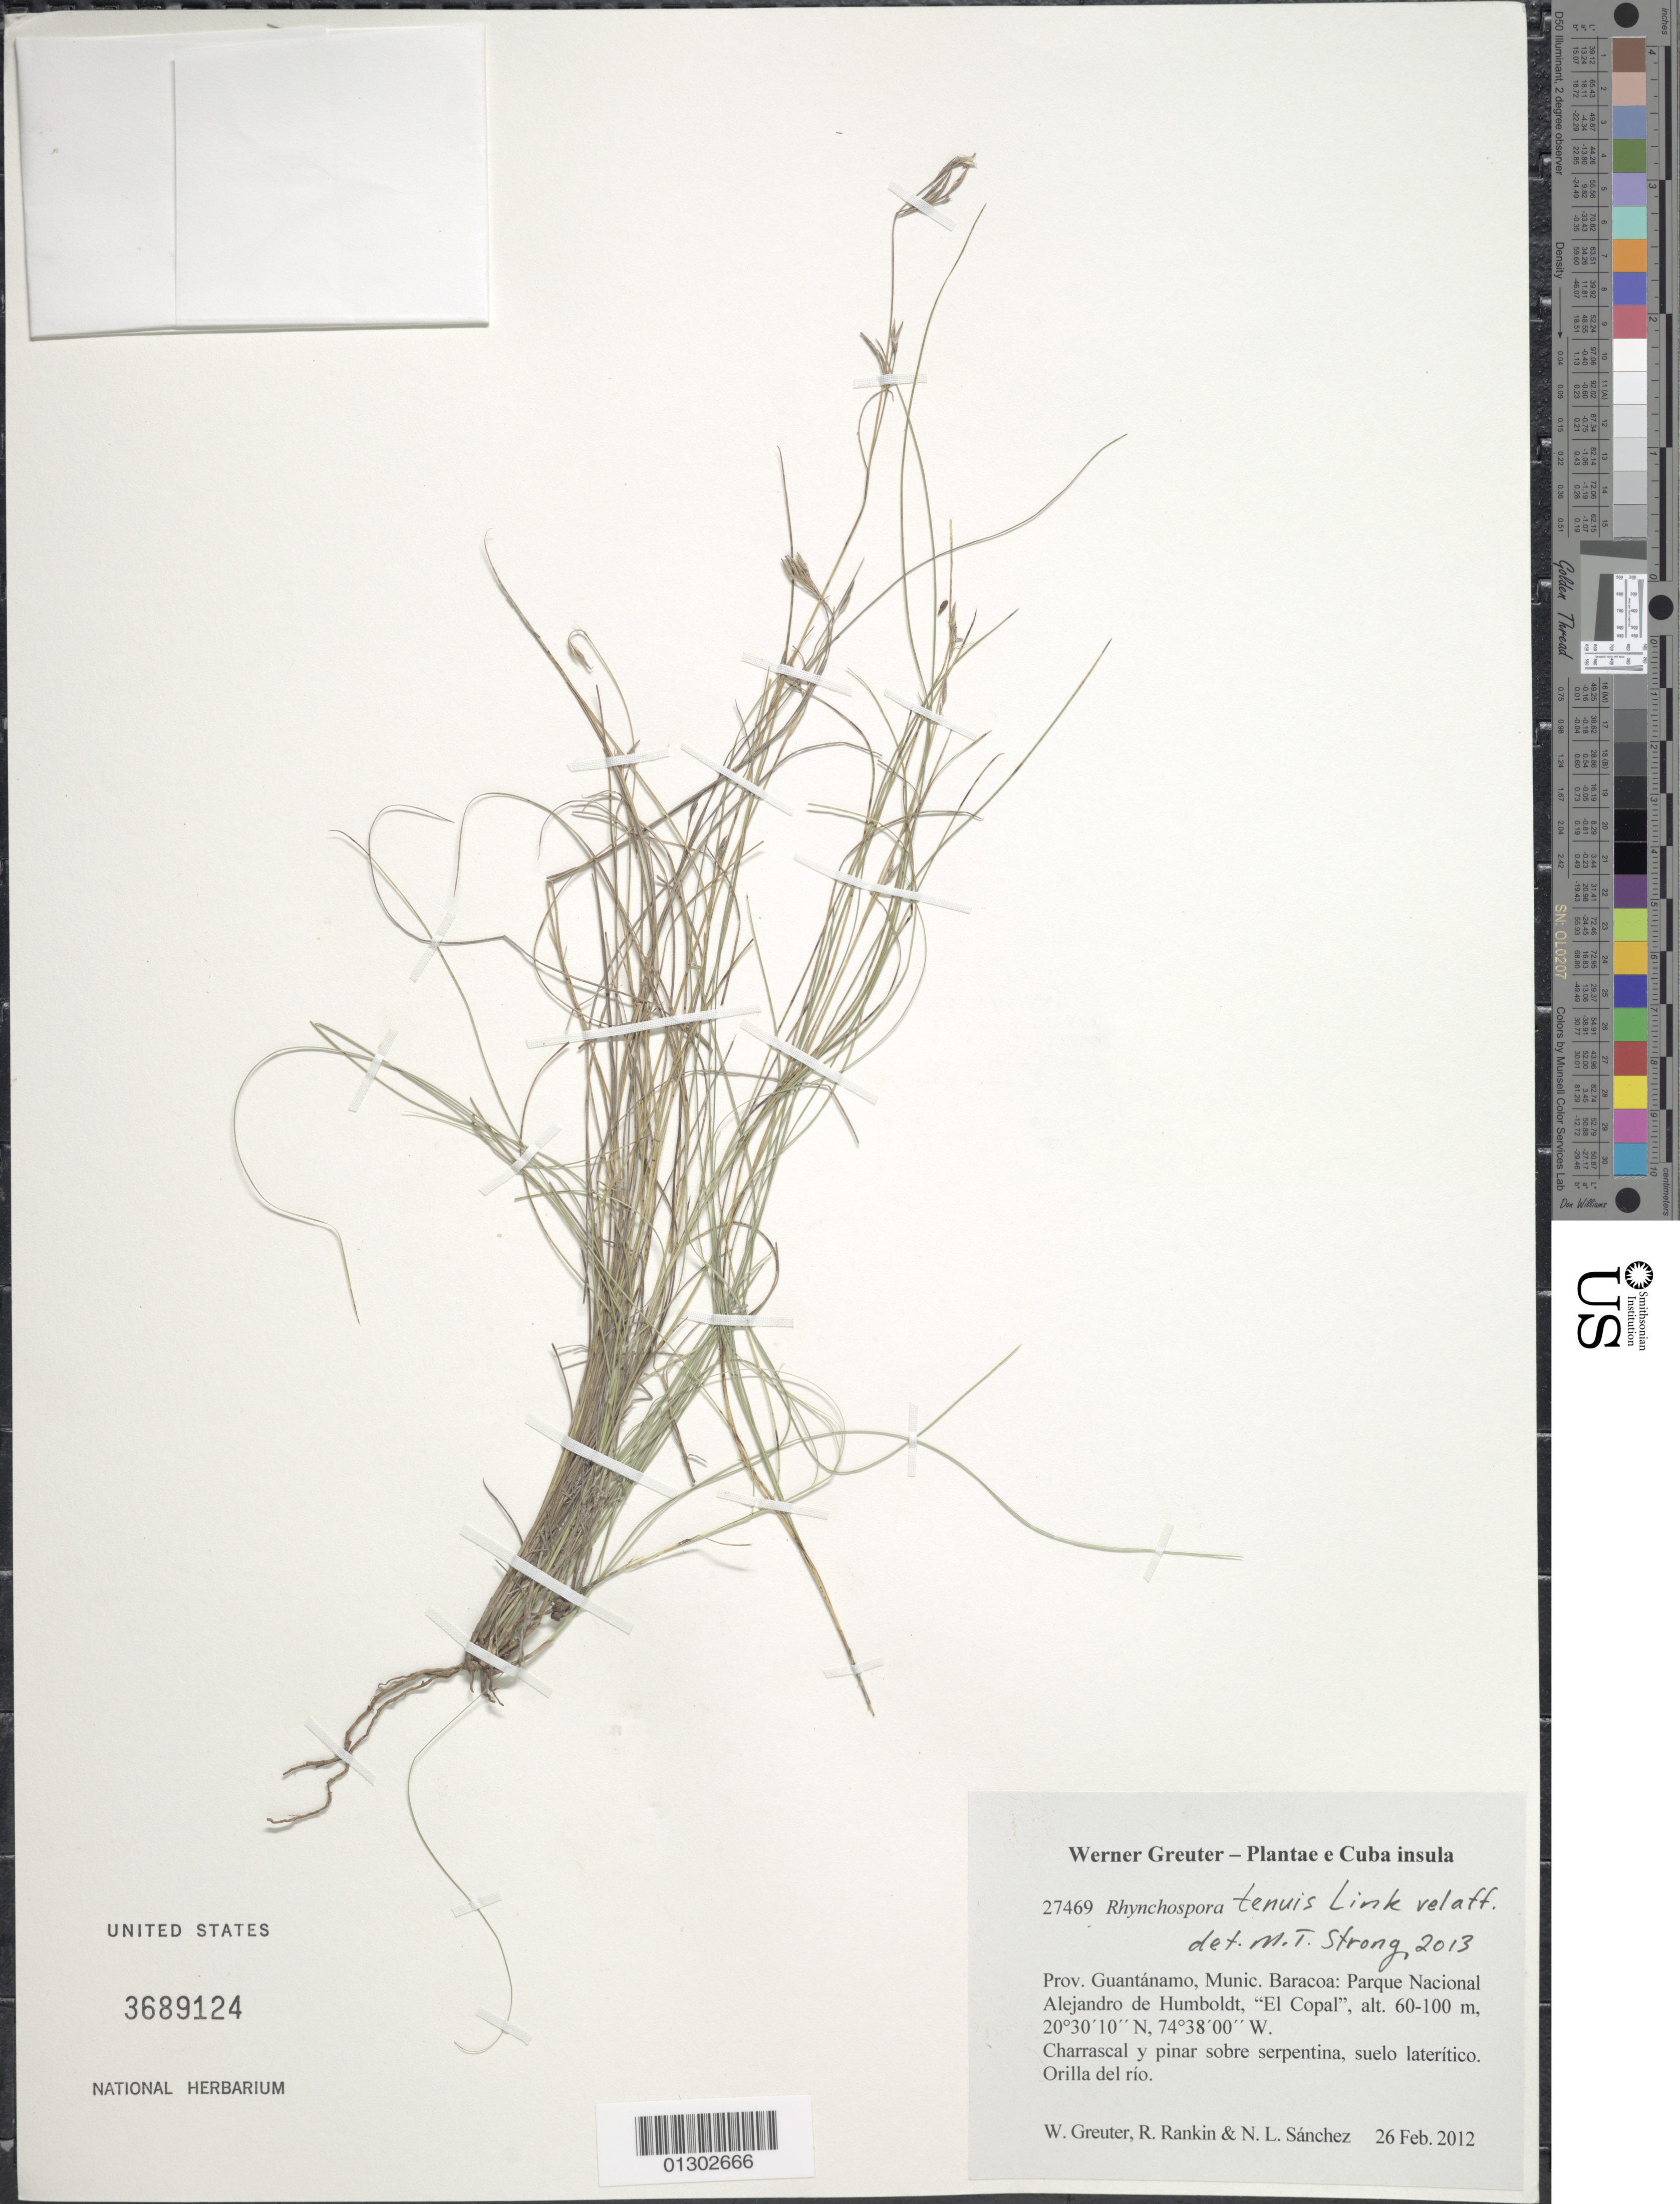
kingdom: Plantae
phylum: Tracheophyta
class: Liliopsida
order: Poales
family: Cyperaceae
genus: Rhynchospora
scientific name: Rhynchospora tenuis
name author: Link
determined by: Strong, M. T., (US), Smithsonian Institution - National Museum of Natural History (UNITED STATES)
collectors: W. R. Greuter, R. Rankin Rodriguez & N. Sanchez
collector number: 27469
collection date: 2012-02-26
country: Cuba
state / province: Guantanamo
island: Cuba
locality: Munic. Baracoa; Parque Nacional Alejandro de Humboldt, "El Copal".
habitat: Charrascal y pinar sobre serpentina, suelo laterítico. Orilla del río.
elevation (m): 60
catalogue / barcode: US 3689124